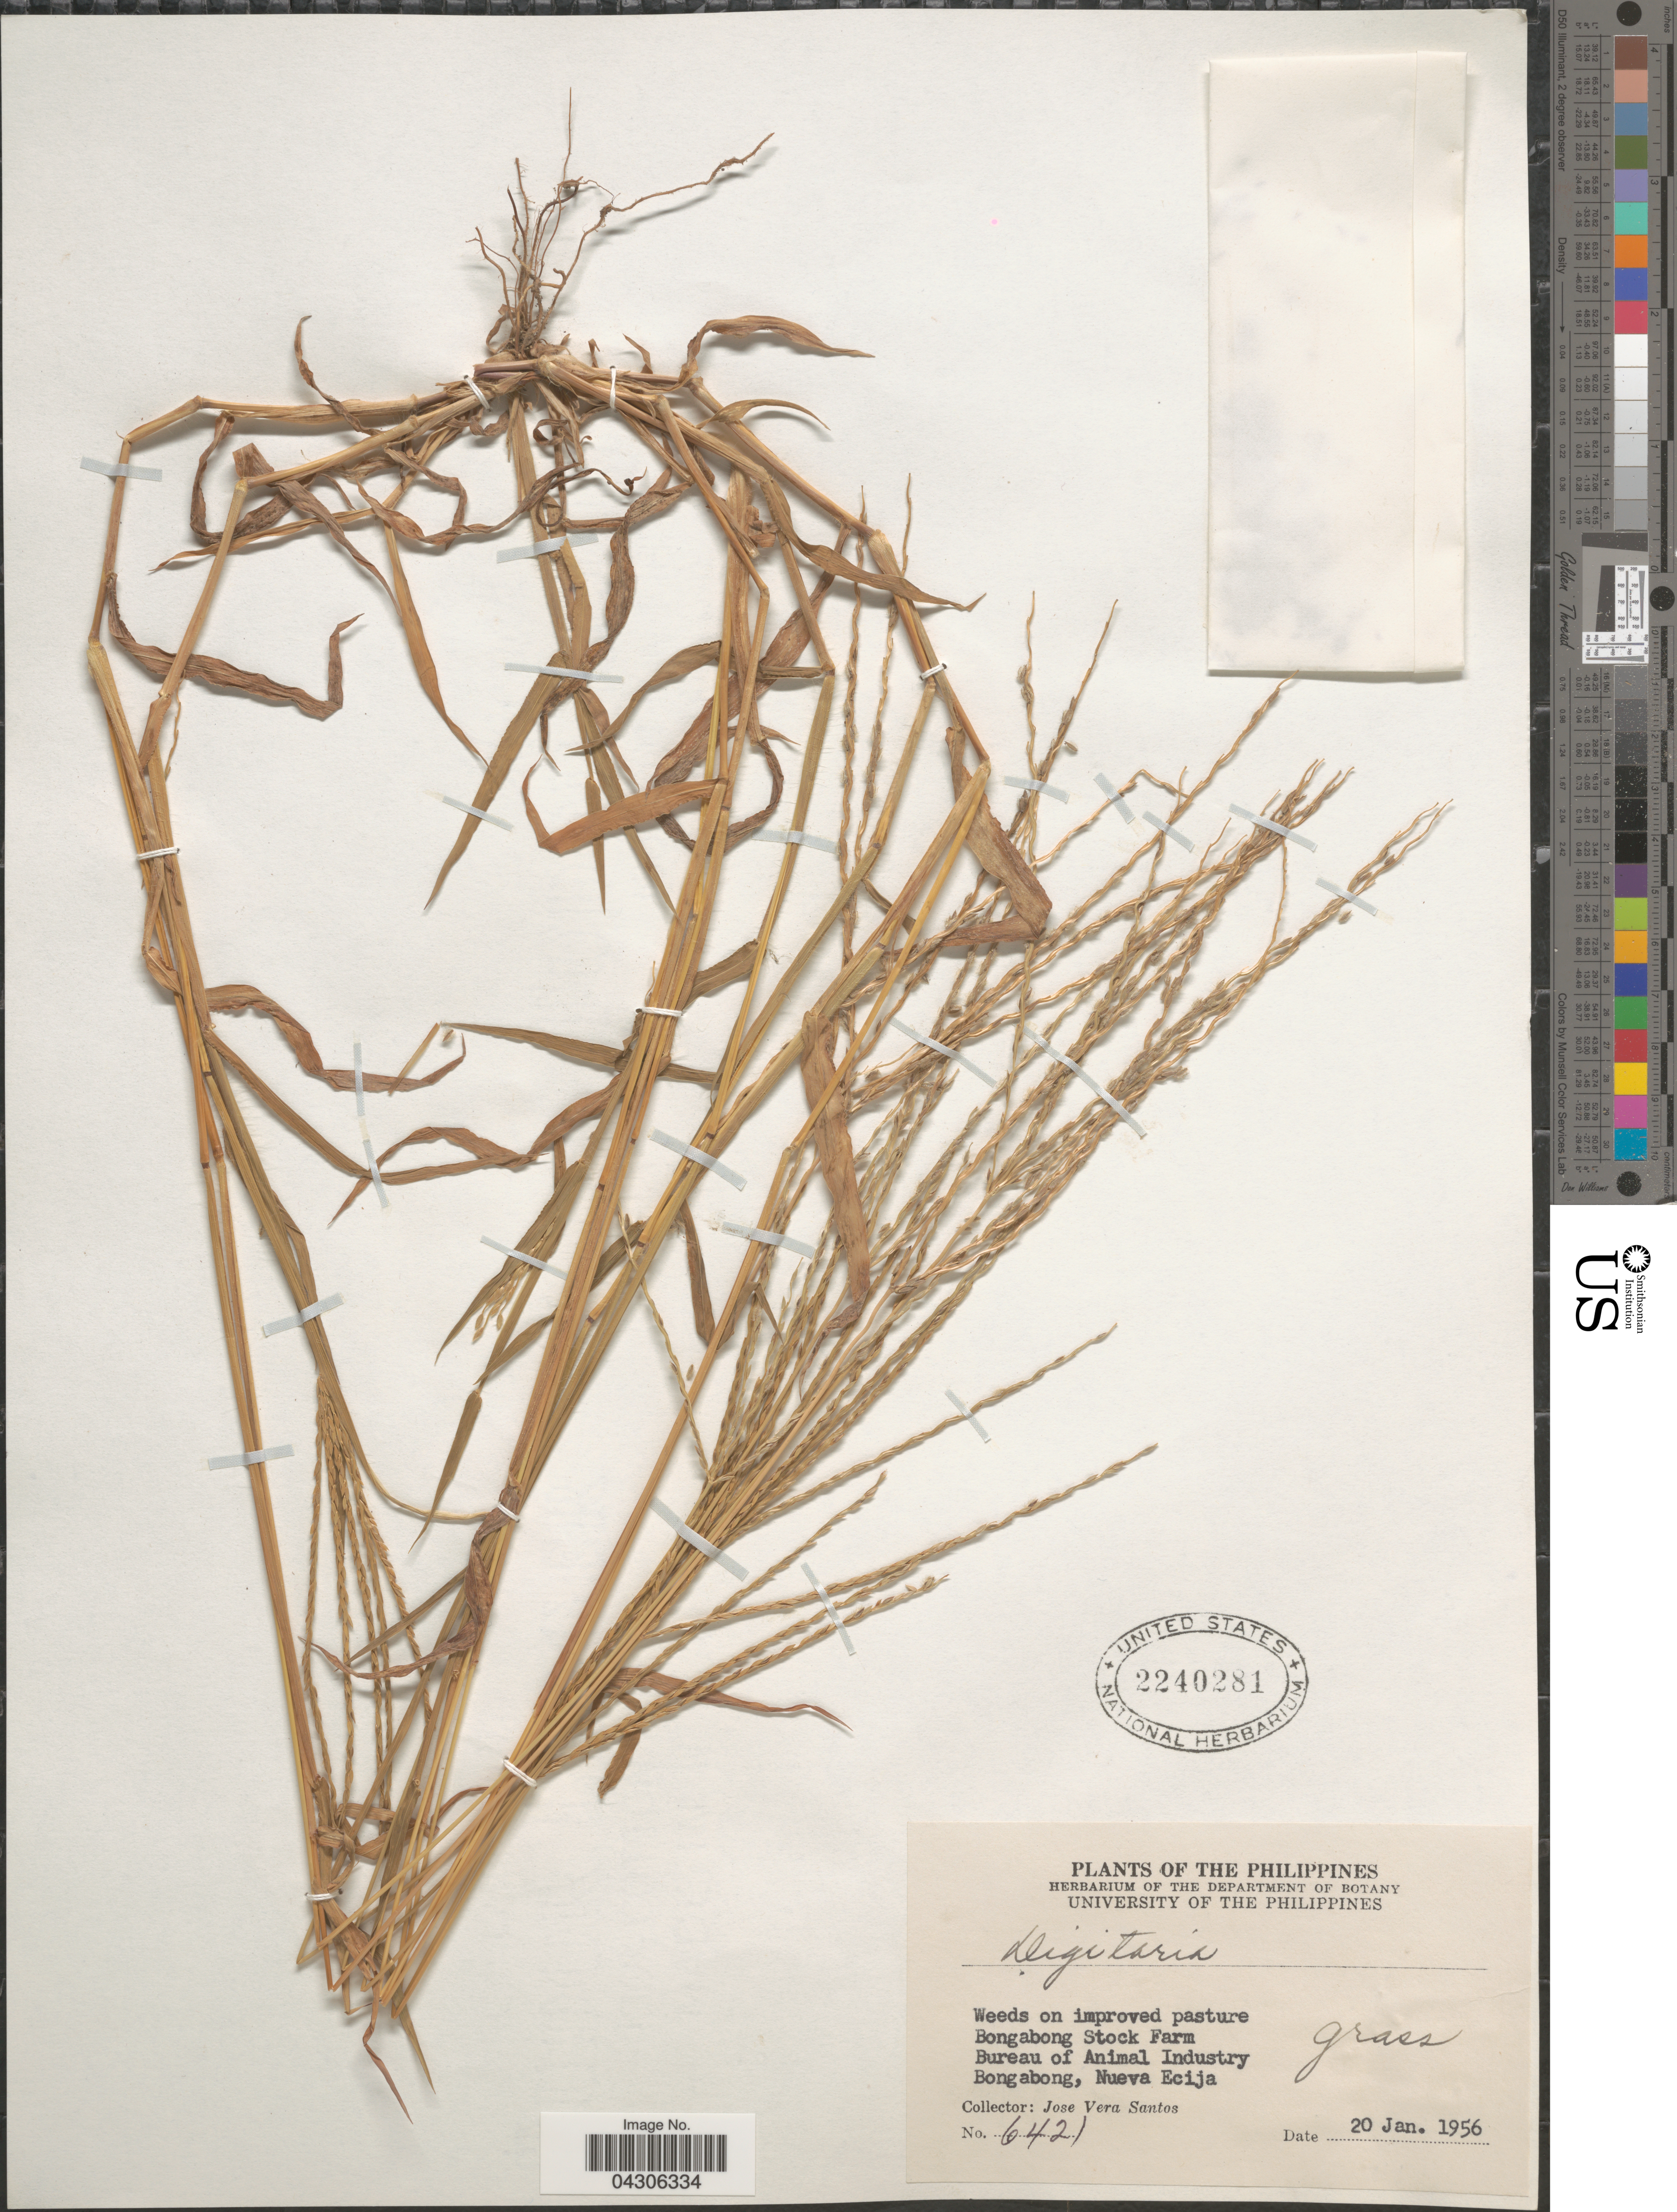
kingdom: Plantae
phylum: Tracheophyta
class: Liliopsida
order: Poales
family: Poaceae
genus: Digitaria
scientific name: Digitaria sp.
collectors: J. Vera Santos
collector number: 6421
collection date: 1956-01-20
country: Philippines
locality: Bongabong Stock Farm. Bureau of Animal Industry. Bongabong, Nueva Ecija.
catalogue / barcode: US 2240281